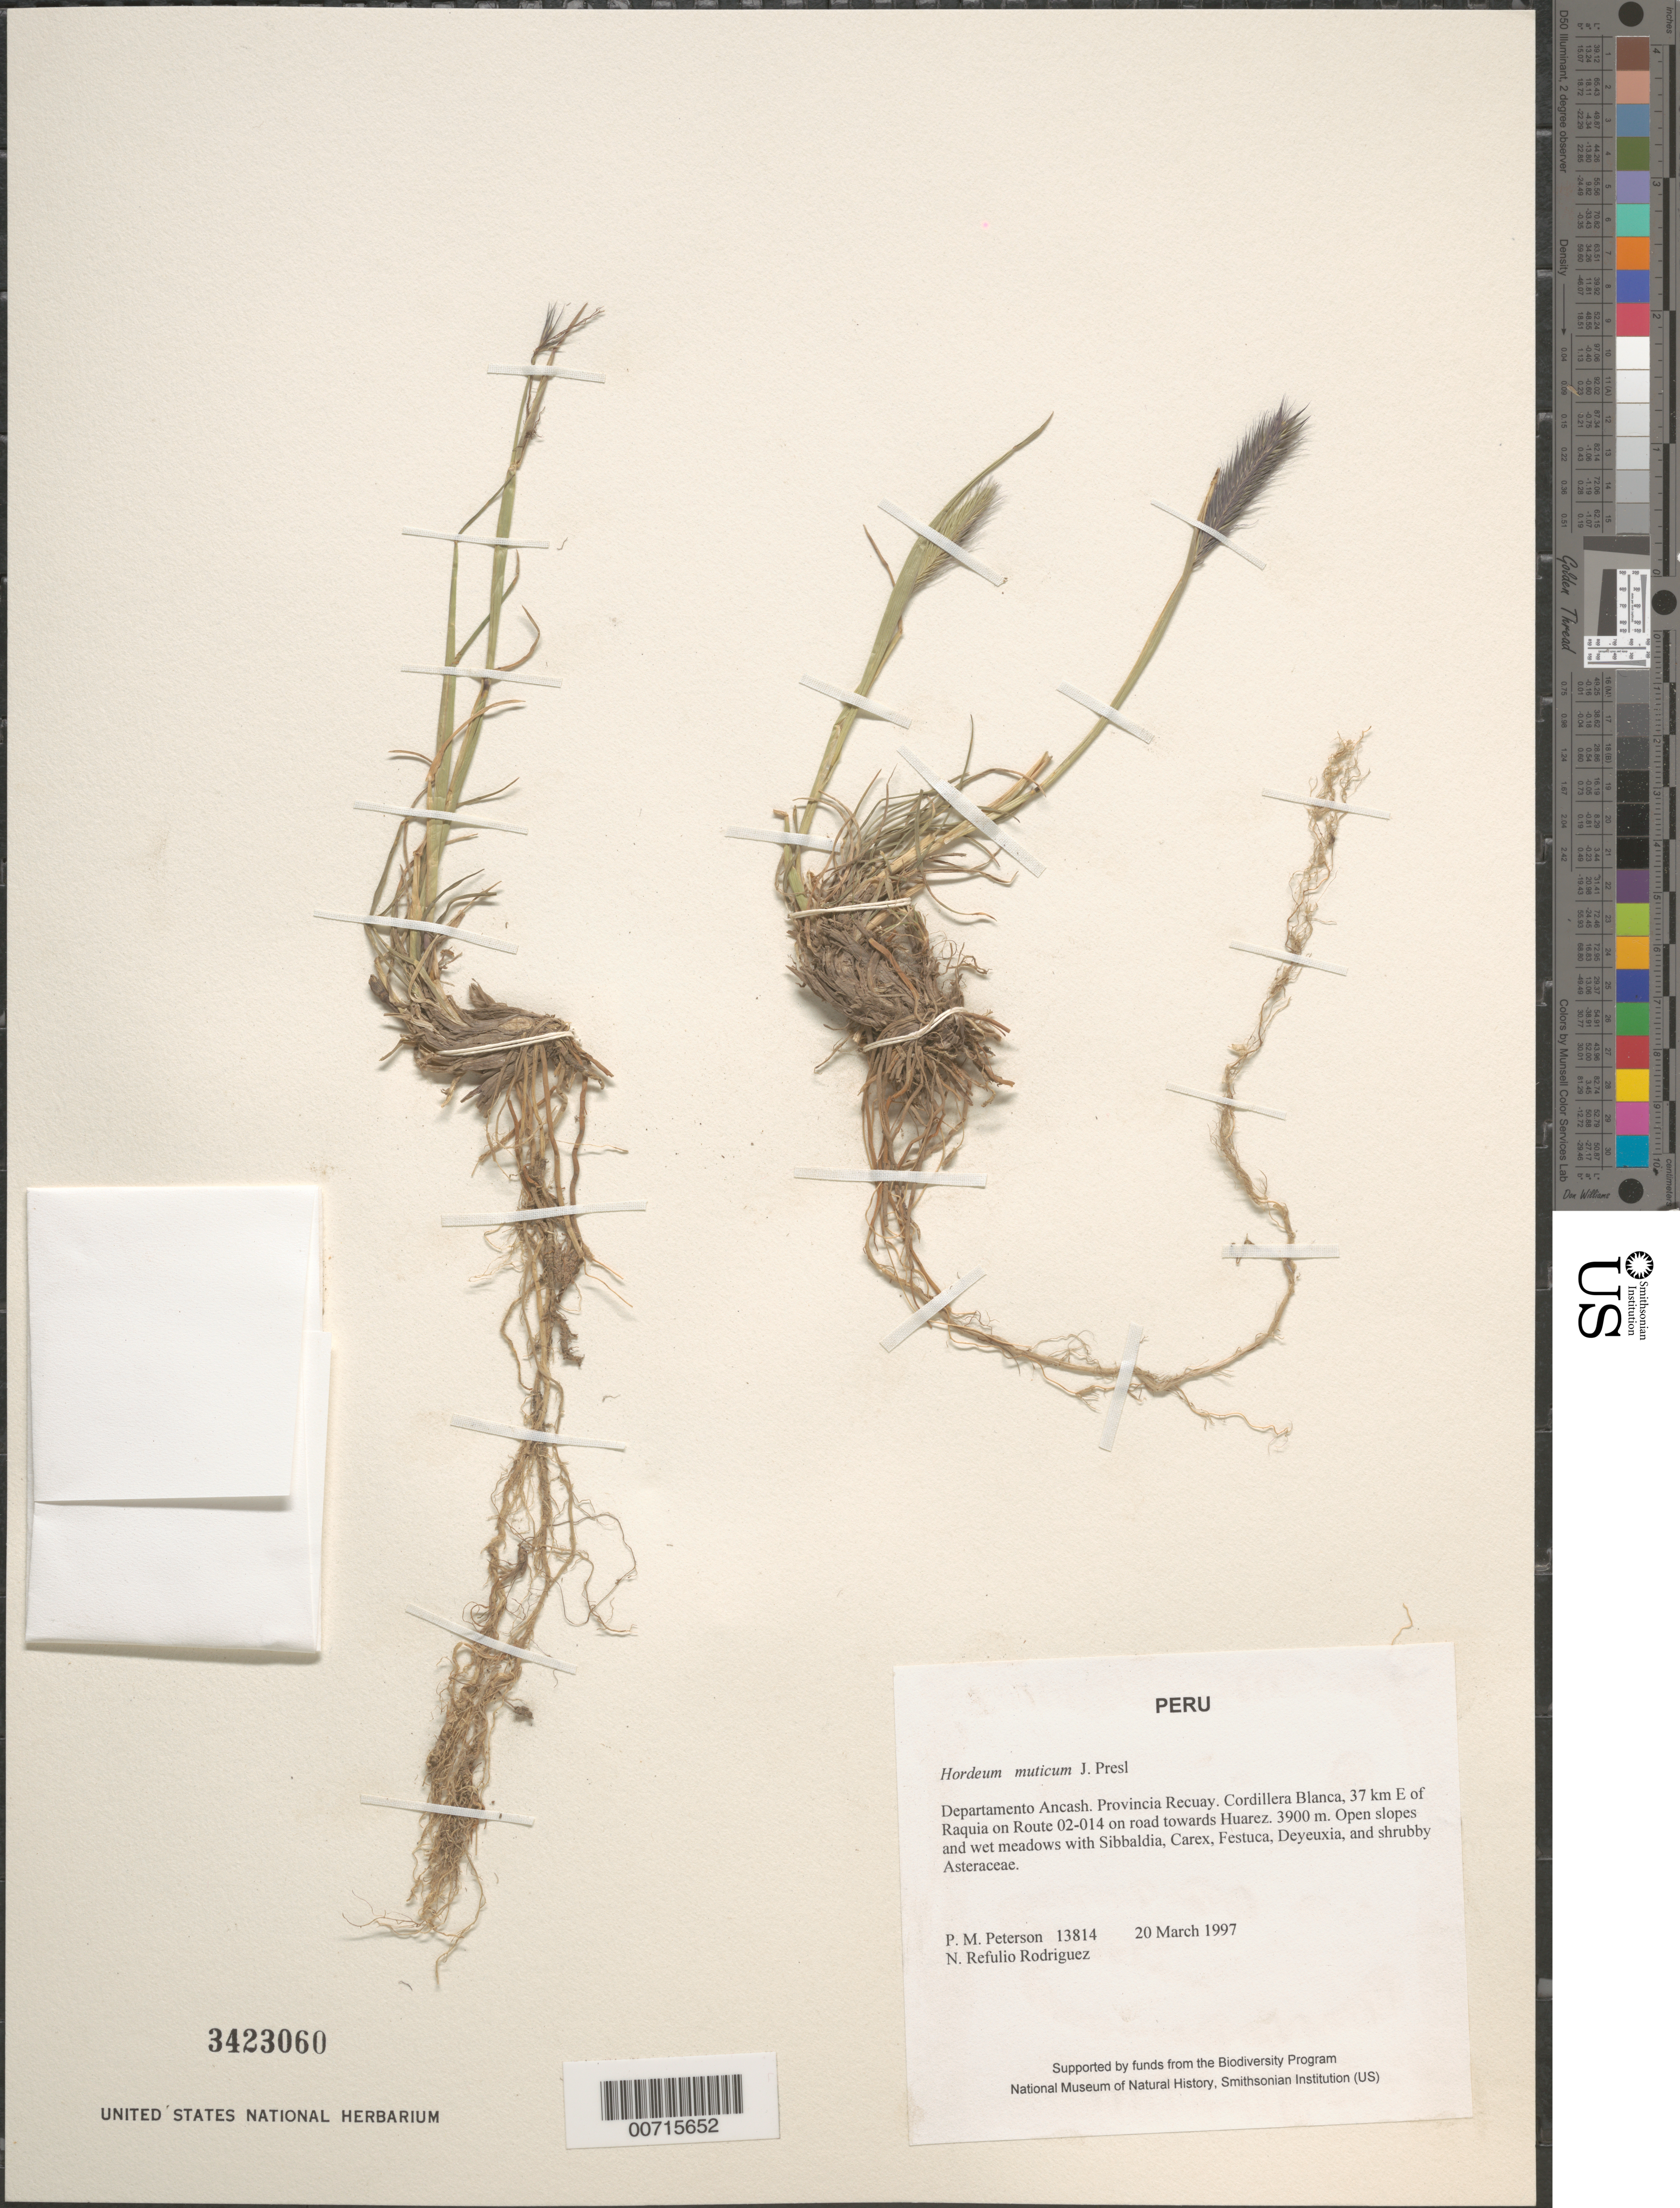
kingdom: Plantae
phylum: Tracheophyta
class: Liliopsida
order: Poales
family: Poaceae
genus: Hordeum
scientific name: Hordeum muticum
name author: J. Presl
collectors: P. M. Peterson & N. Refulio-Rodríguez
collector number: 13814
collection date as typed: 20 Mar 1997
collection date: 1997-03-20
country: Peru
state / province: Ancash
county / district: Recuay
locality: Cordillera Blanca, 37 km E of Raquia on Route 02-014 on road towards Huarez.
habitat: Open slopes and wet meadows with Sibbaldia, Carex, Festuca, Deyeuxia, and shruby Asteraceae.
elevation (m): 3900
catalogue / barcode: US 3423060